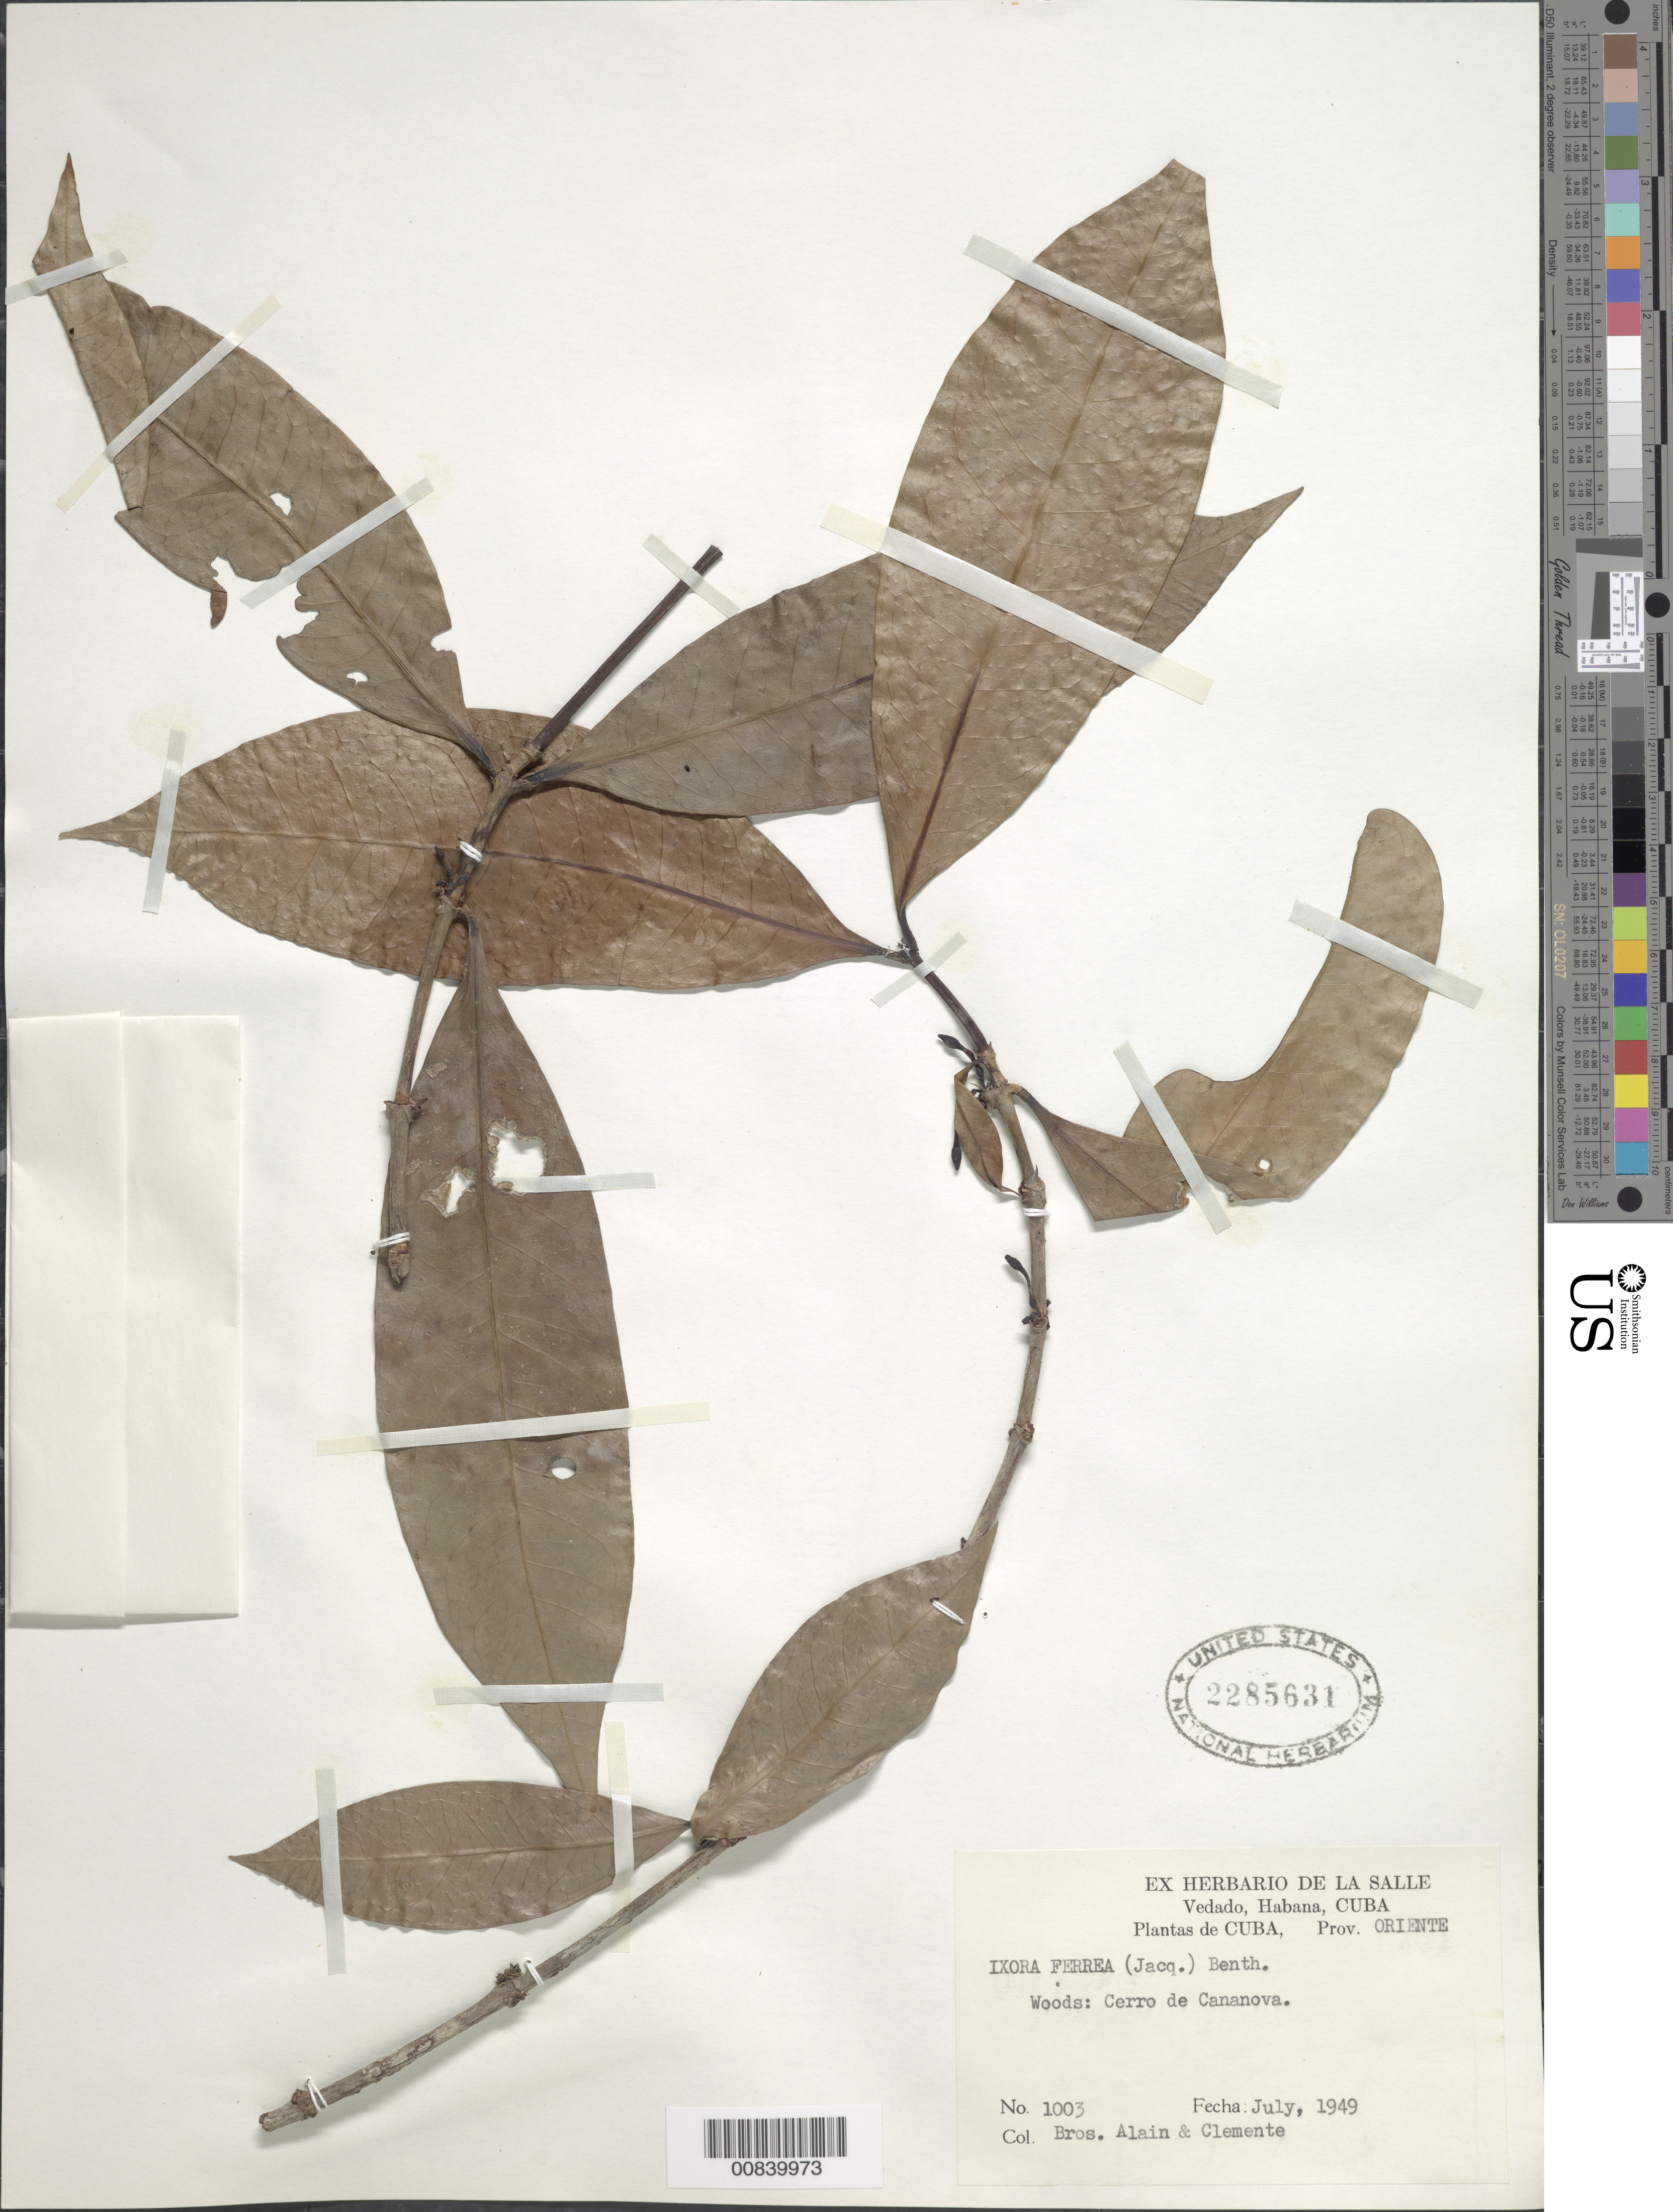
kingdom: Plantae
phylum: Tracheophyta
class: Magnoliopsida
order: Gentianales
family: Rubiaceae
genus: Ixora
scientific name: Ixora ferrea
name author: (Jacq.) Benth.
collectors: A. H. Liogier & Bro. Clemente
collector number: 1003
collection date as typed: Jul 1949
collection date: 1949-07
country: Cuba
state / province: Oriente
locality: Cerro de Cananova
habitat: Woods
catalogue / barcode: US 2285631